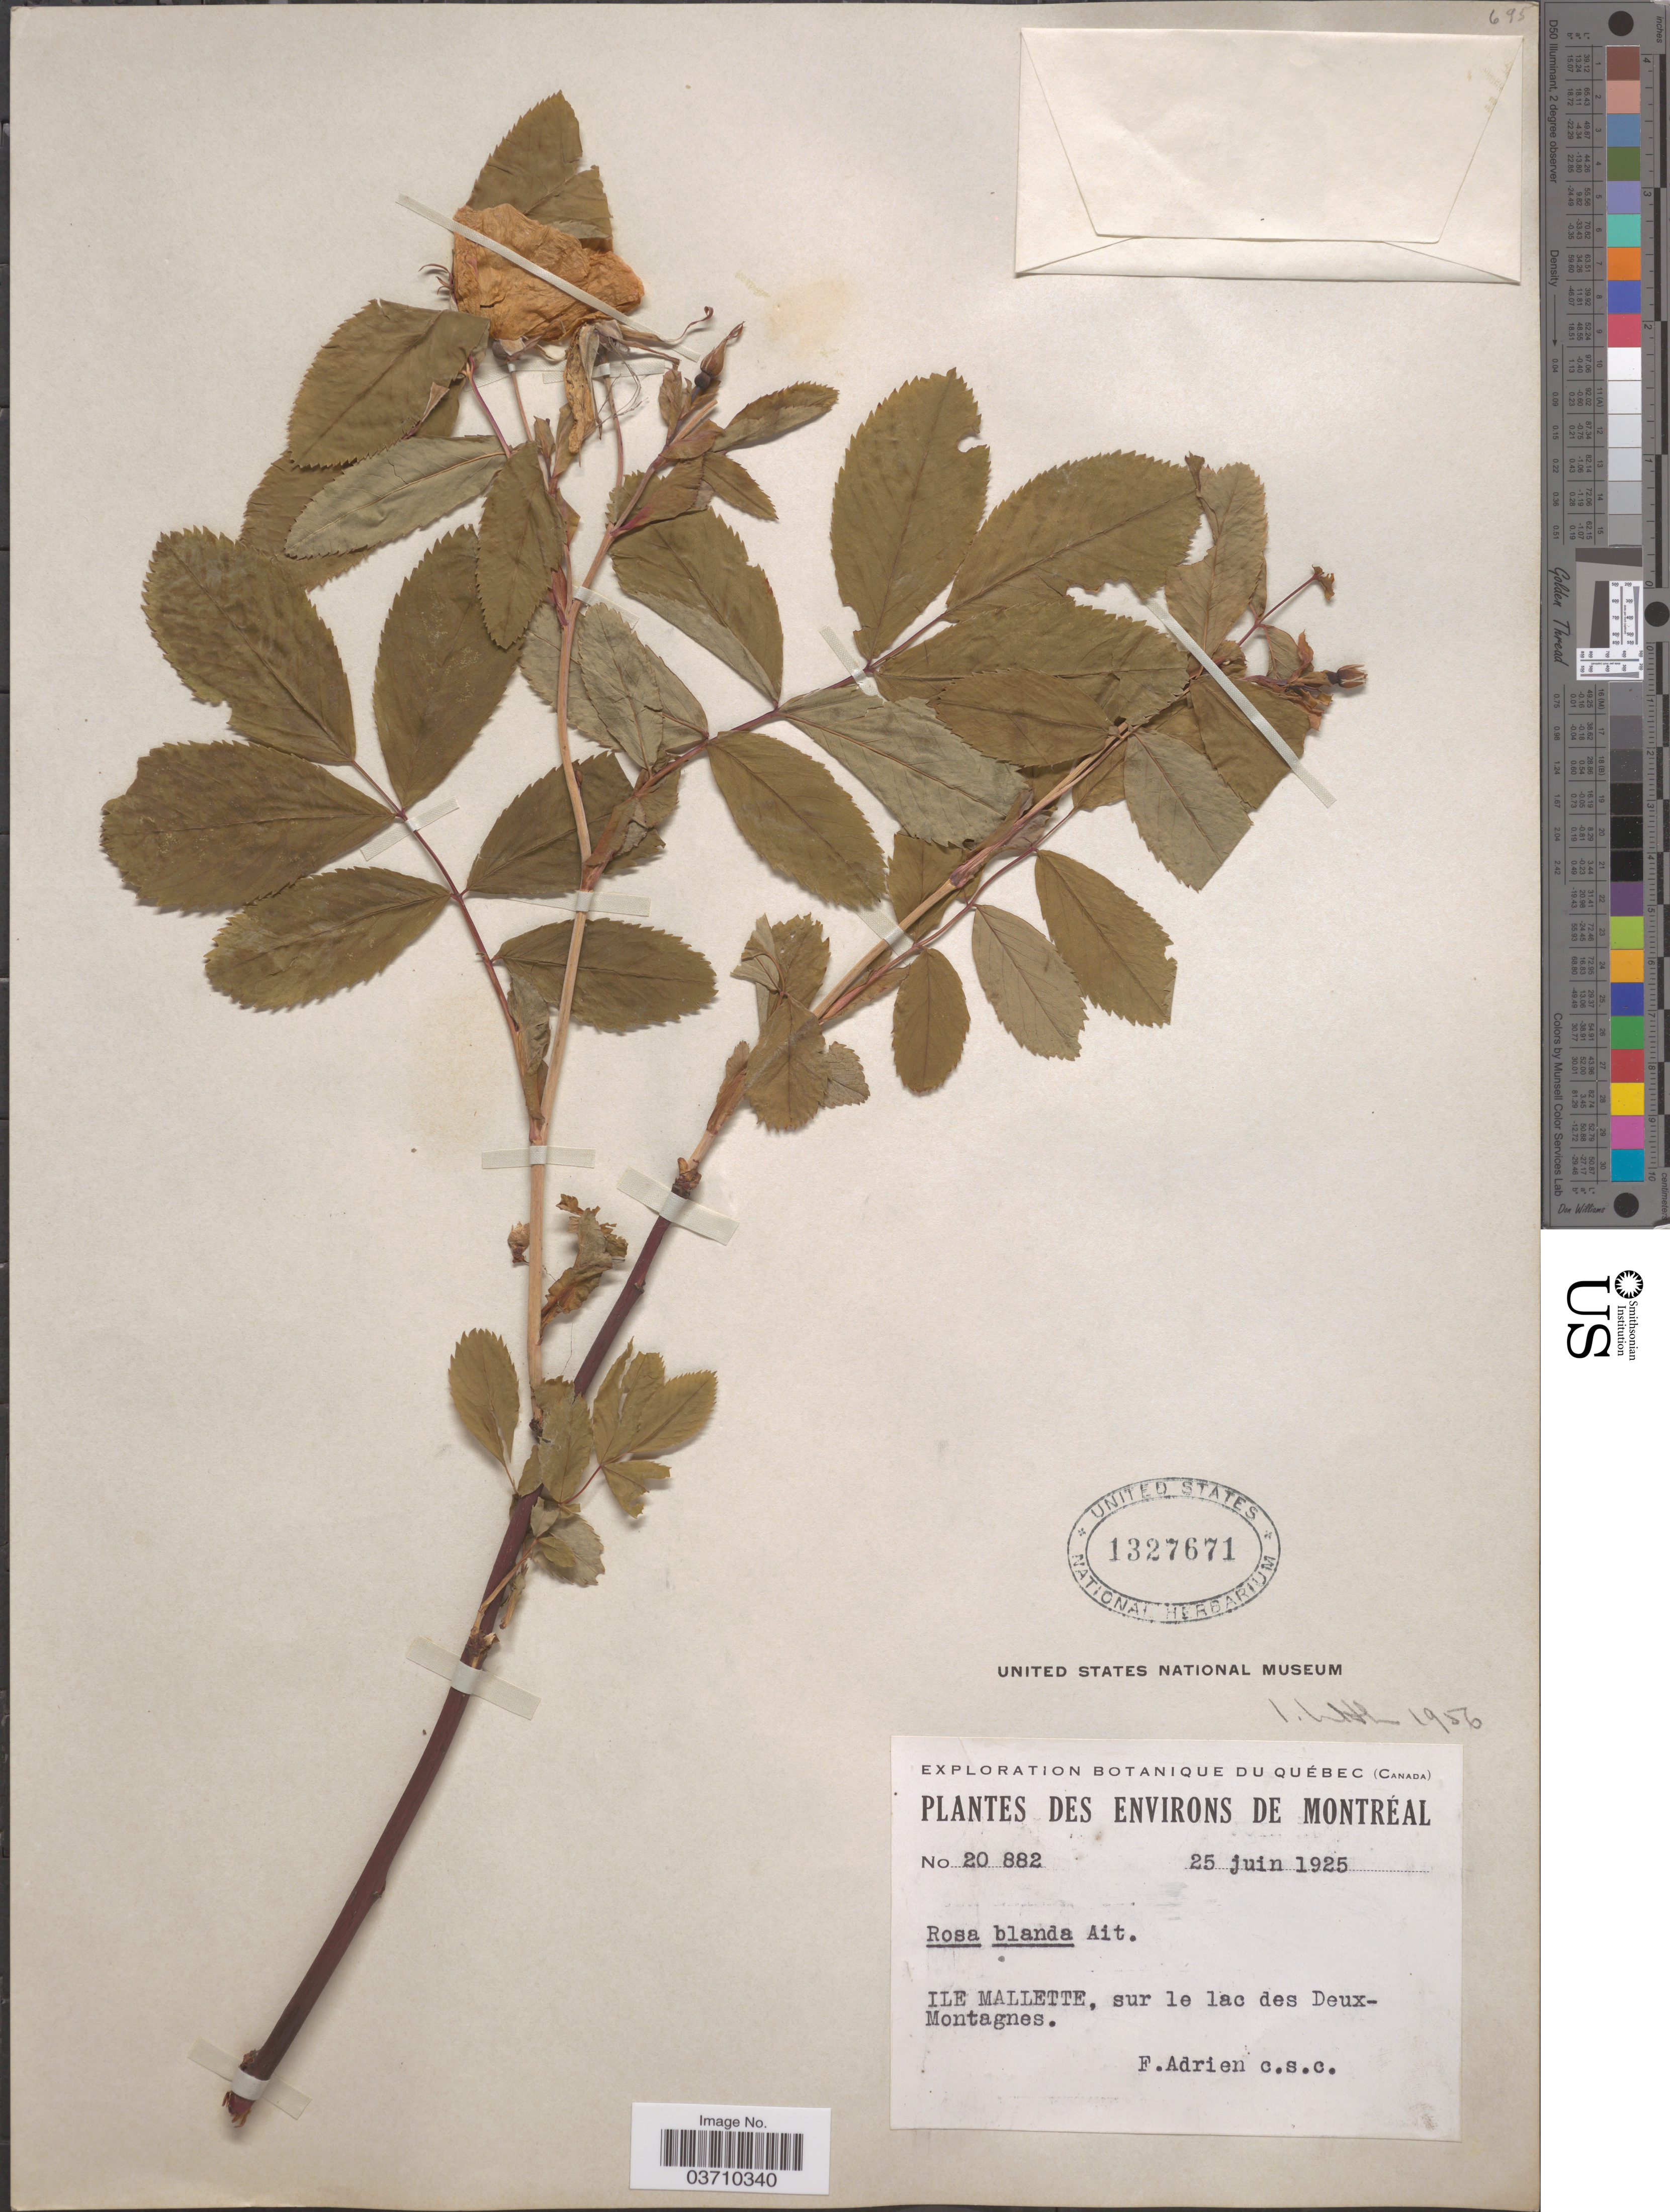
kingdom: Plantae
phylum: Tracheophyta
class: Magnoliopsida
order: Rosales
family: Rosaceae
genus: Rosa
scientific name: Rosa blanda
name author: Aiton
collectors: F. Adrien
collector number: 20882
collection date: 1925-06-25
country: Canada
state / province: Quebec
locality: Environs de Montréal. Ile Mallette, sur le lac des Deux-Montagnes.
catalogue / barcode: US 1327671